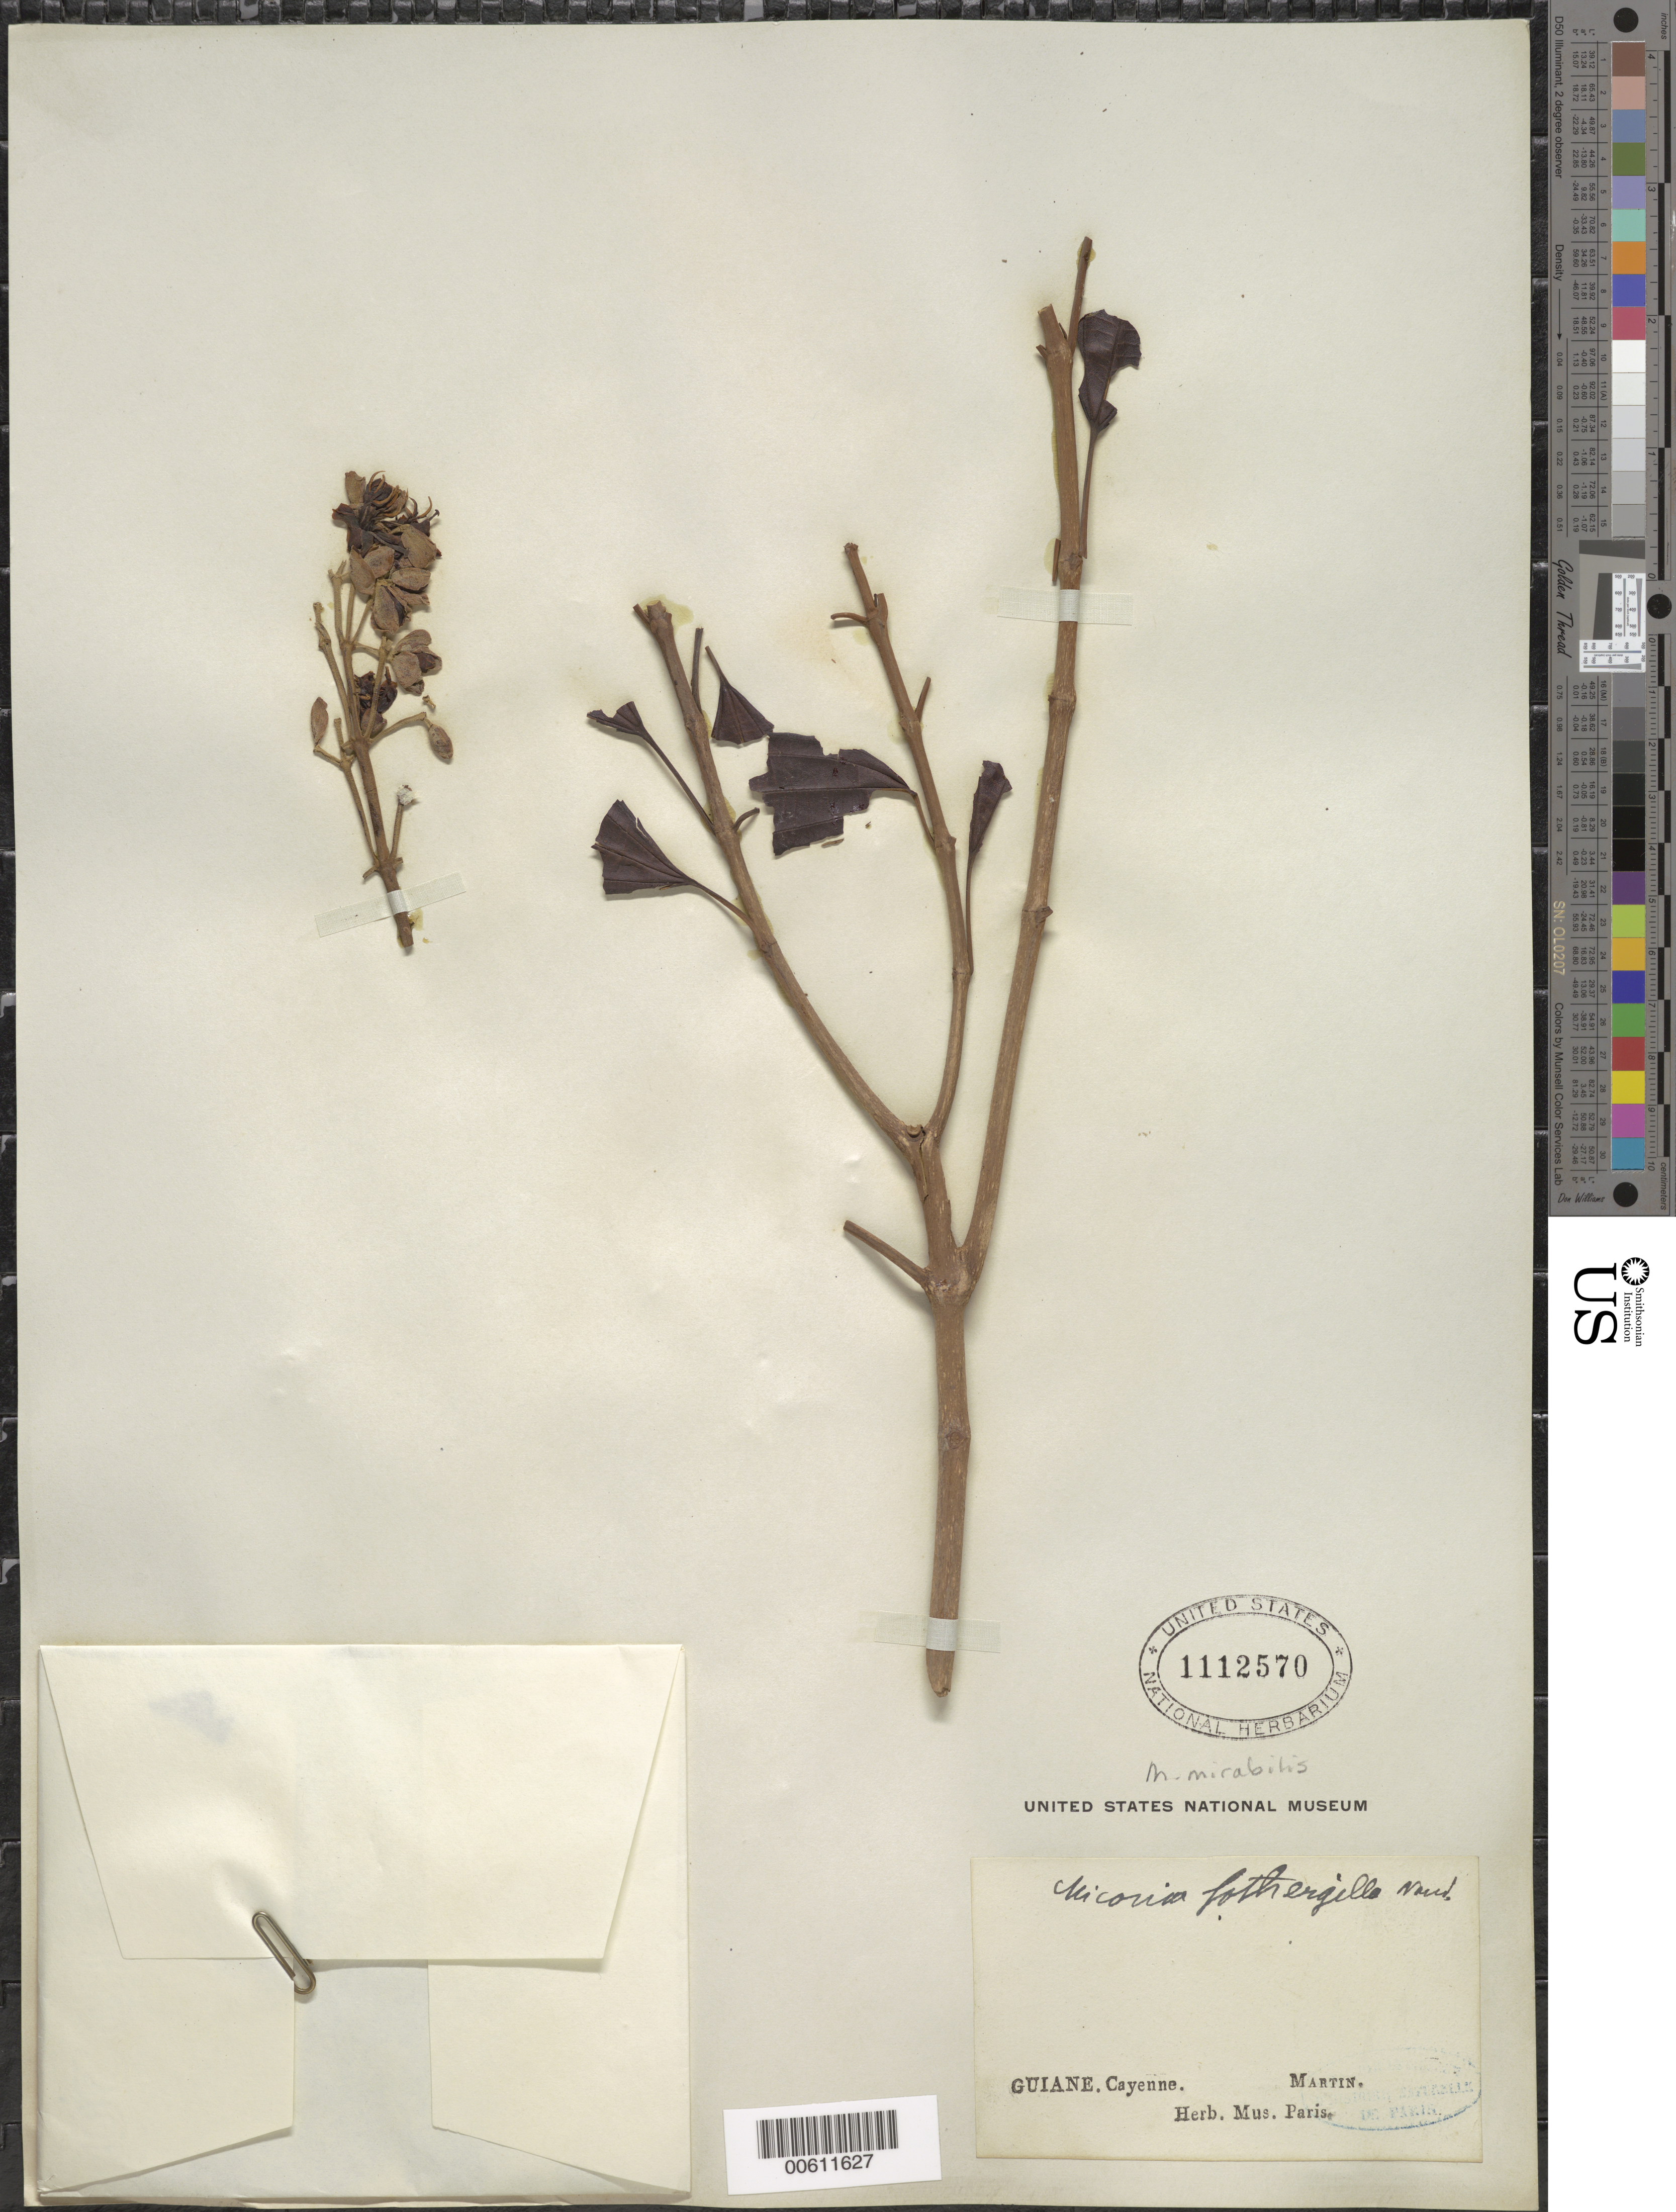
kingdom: Plantae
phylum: Tracheophyta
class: Magnoliopsida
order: Myrtales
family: Melastomataceae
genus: Miconia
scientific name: Miconia mirabilis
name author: (Aubl.) L.O. Williams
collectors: J. Martin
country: French Guiana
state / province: Cayenne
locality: Cayenne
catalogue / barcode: US 1112570